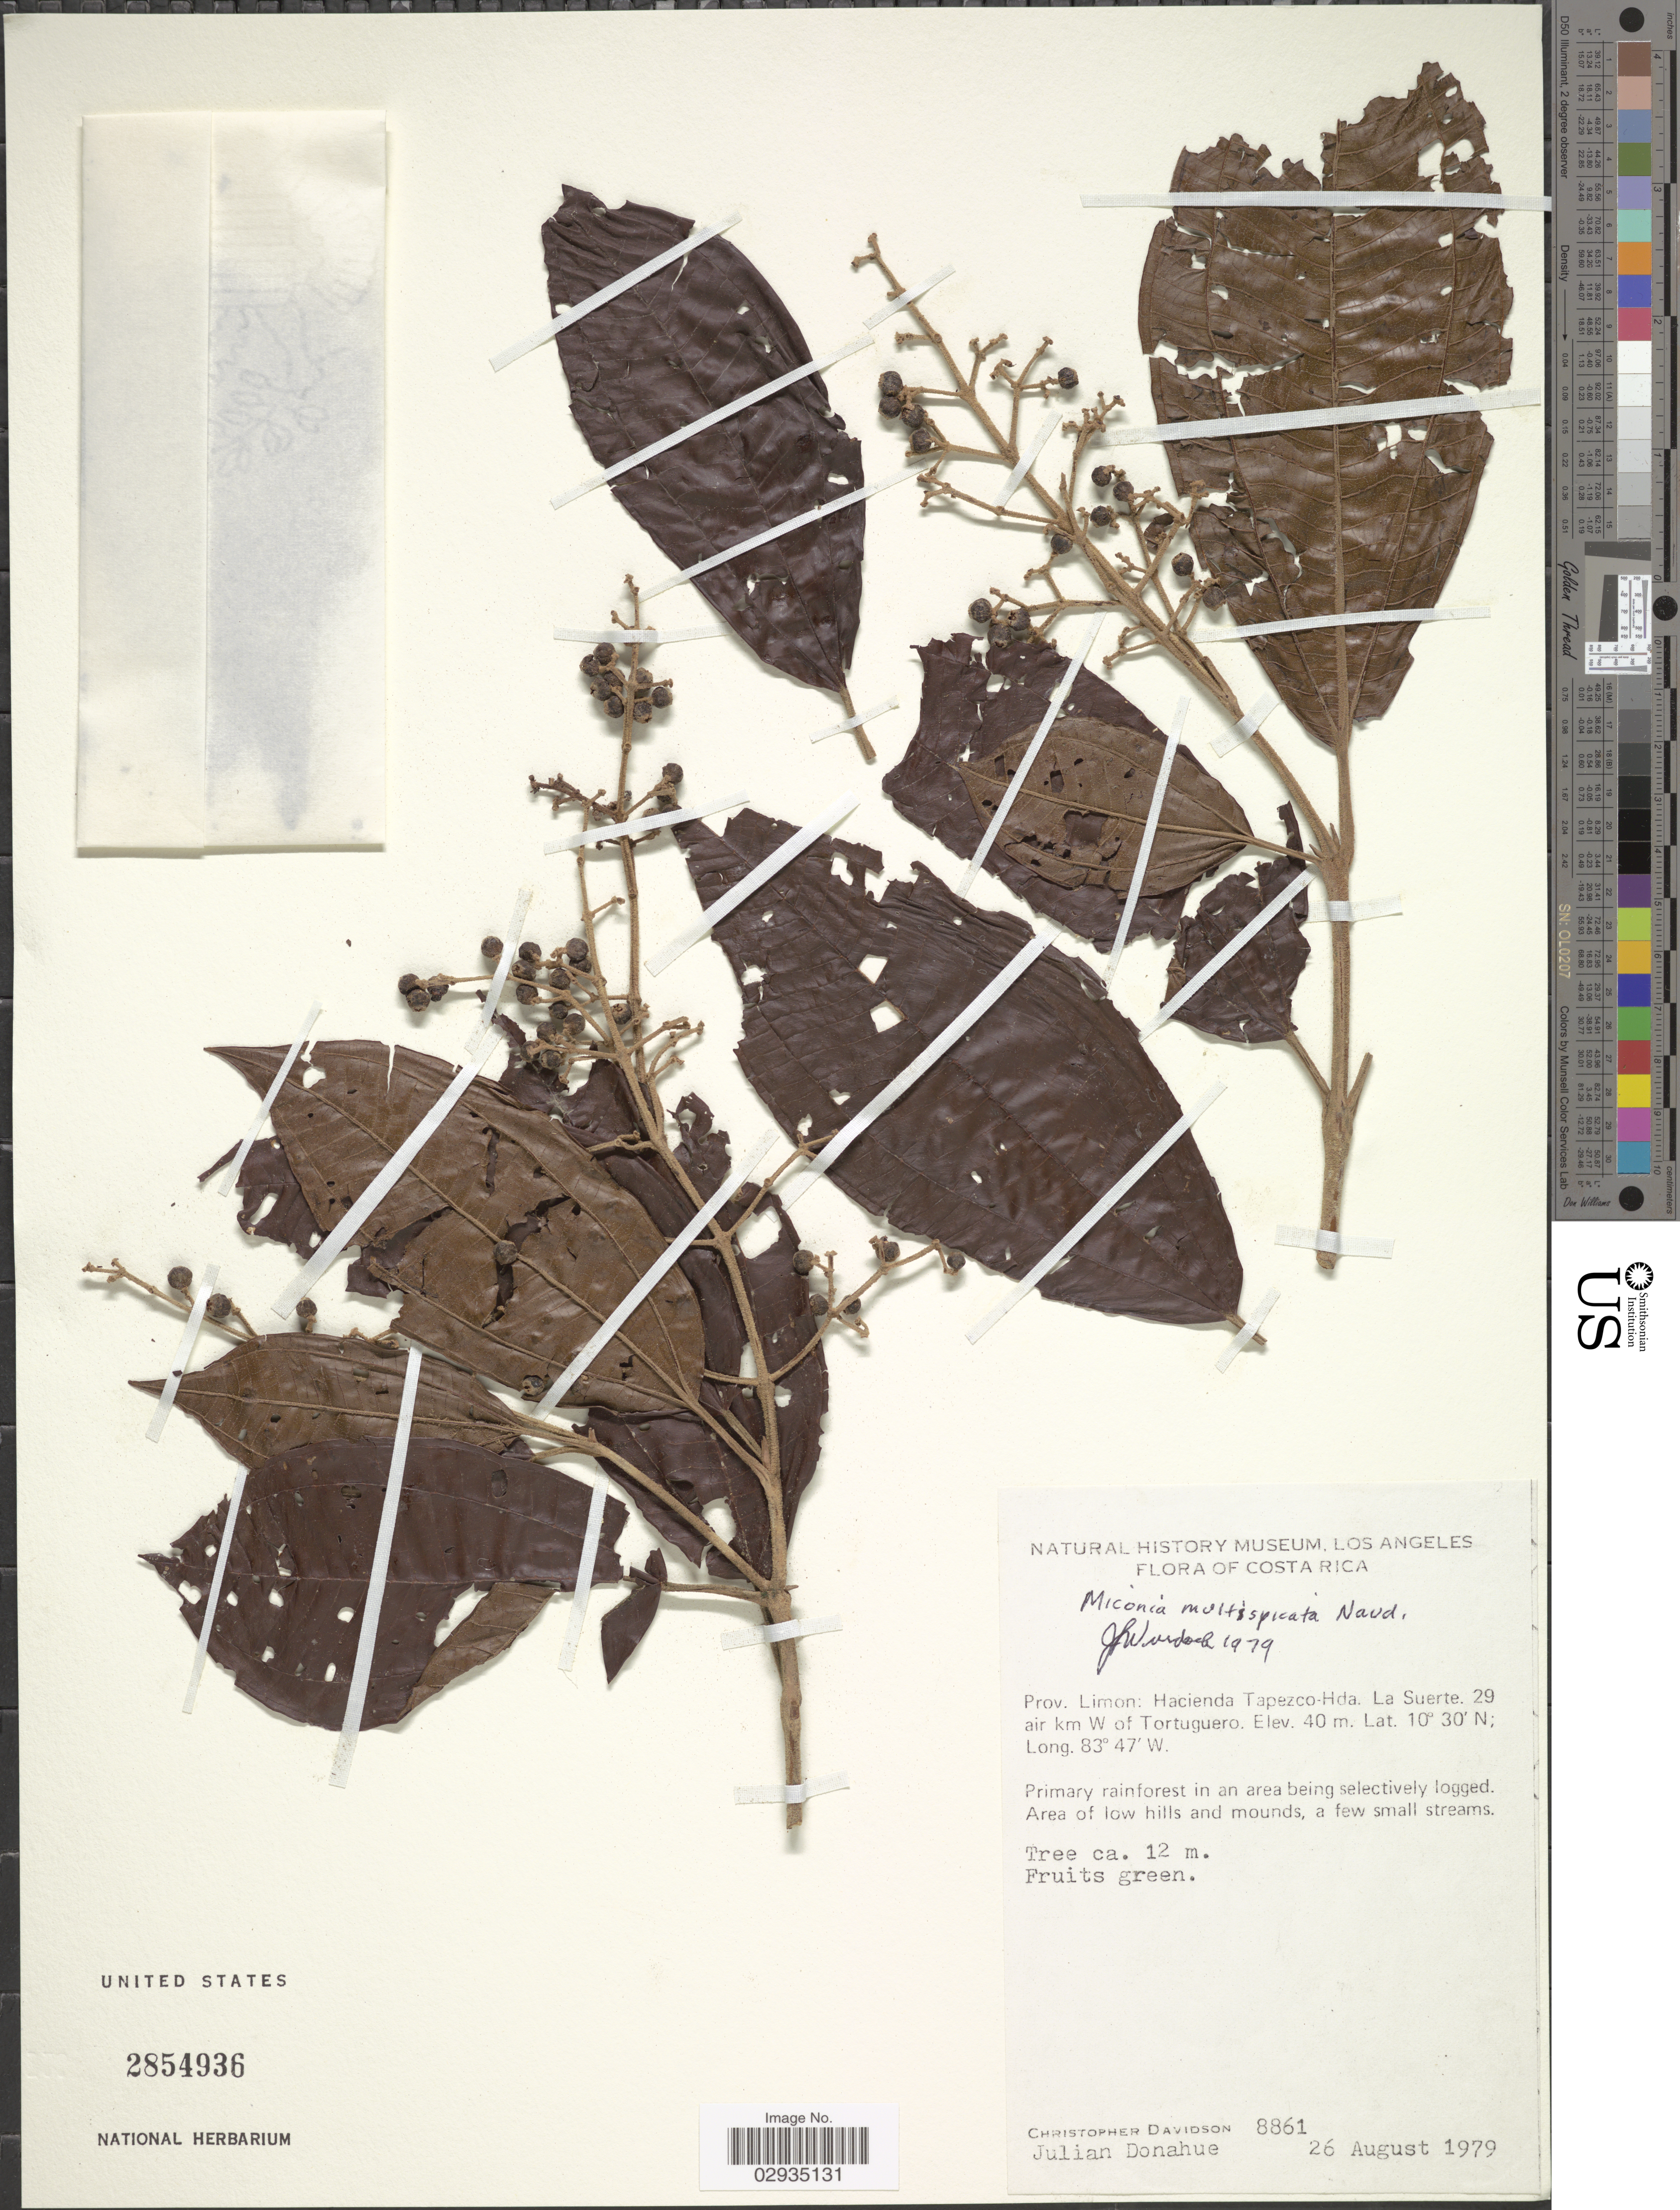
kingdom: Plantae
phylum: Tracheophyta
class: Magnoliopsida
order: Myrtales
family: Melastomataceae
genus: Miconia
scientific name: Miconia multispicata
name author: Naudin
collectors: C. Davidson & J. Donahue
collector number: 8861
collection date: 1979-08-26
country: Costa Rica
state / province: Limón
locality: Hacienda Tapezco-Hda. La Suerta. 29 air km W of Tortuguero .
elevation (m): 40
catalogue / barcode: US 2854936